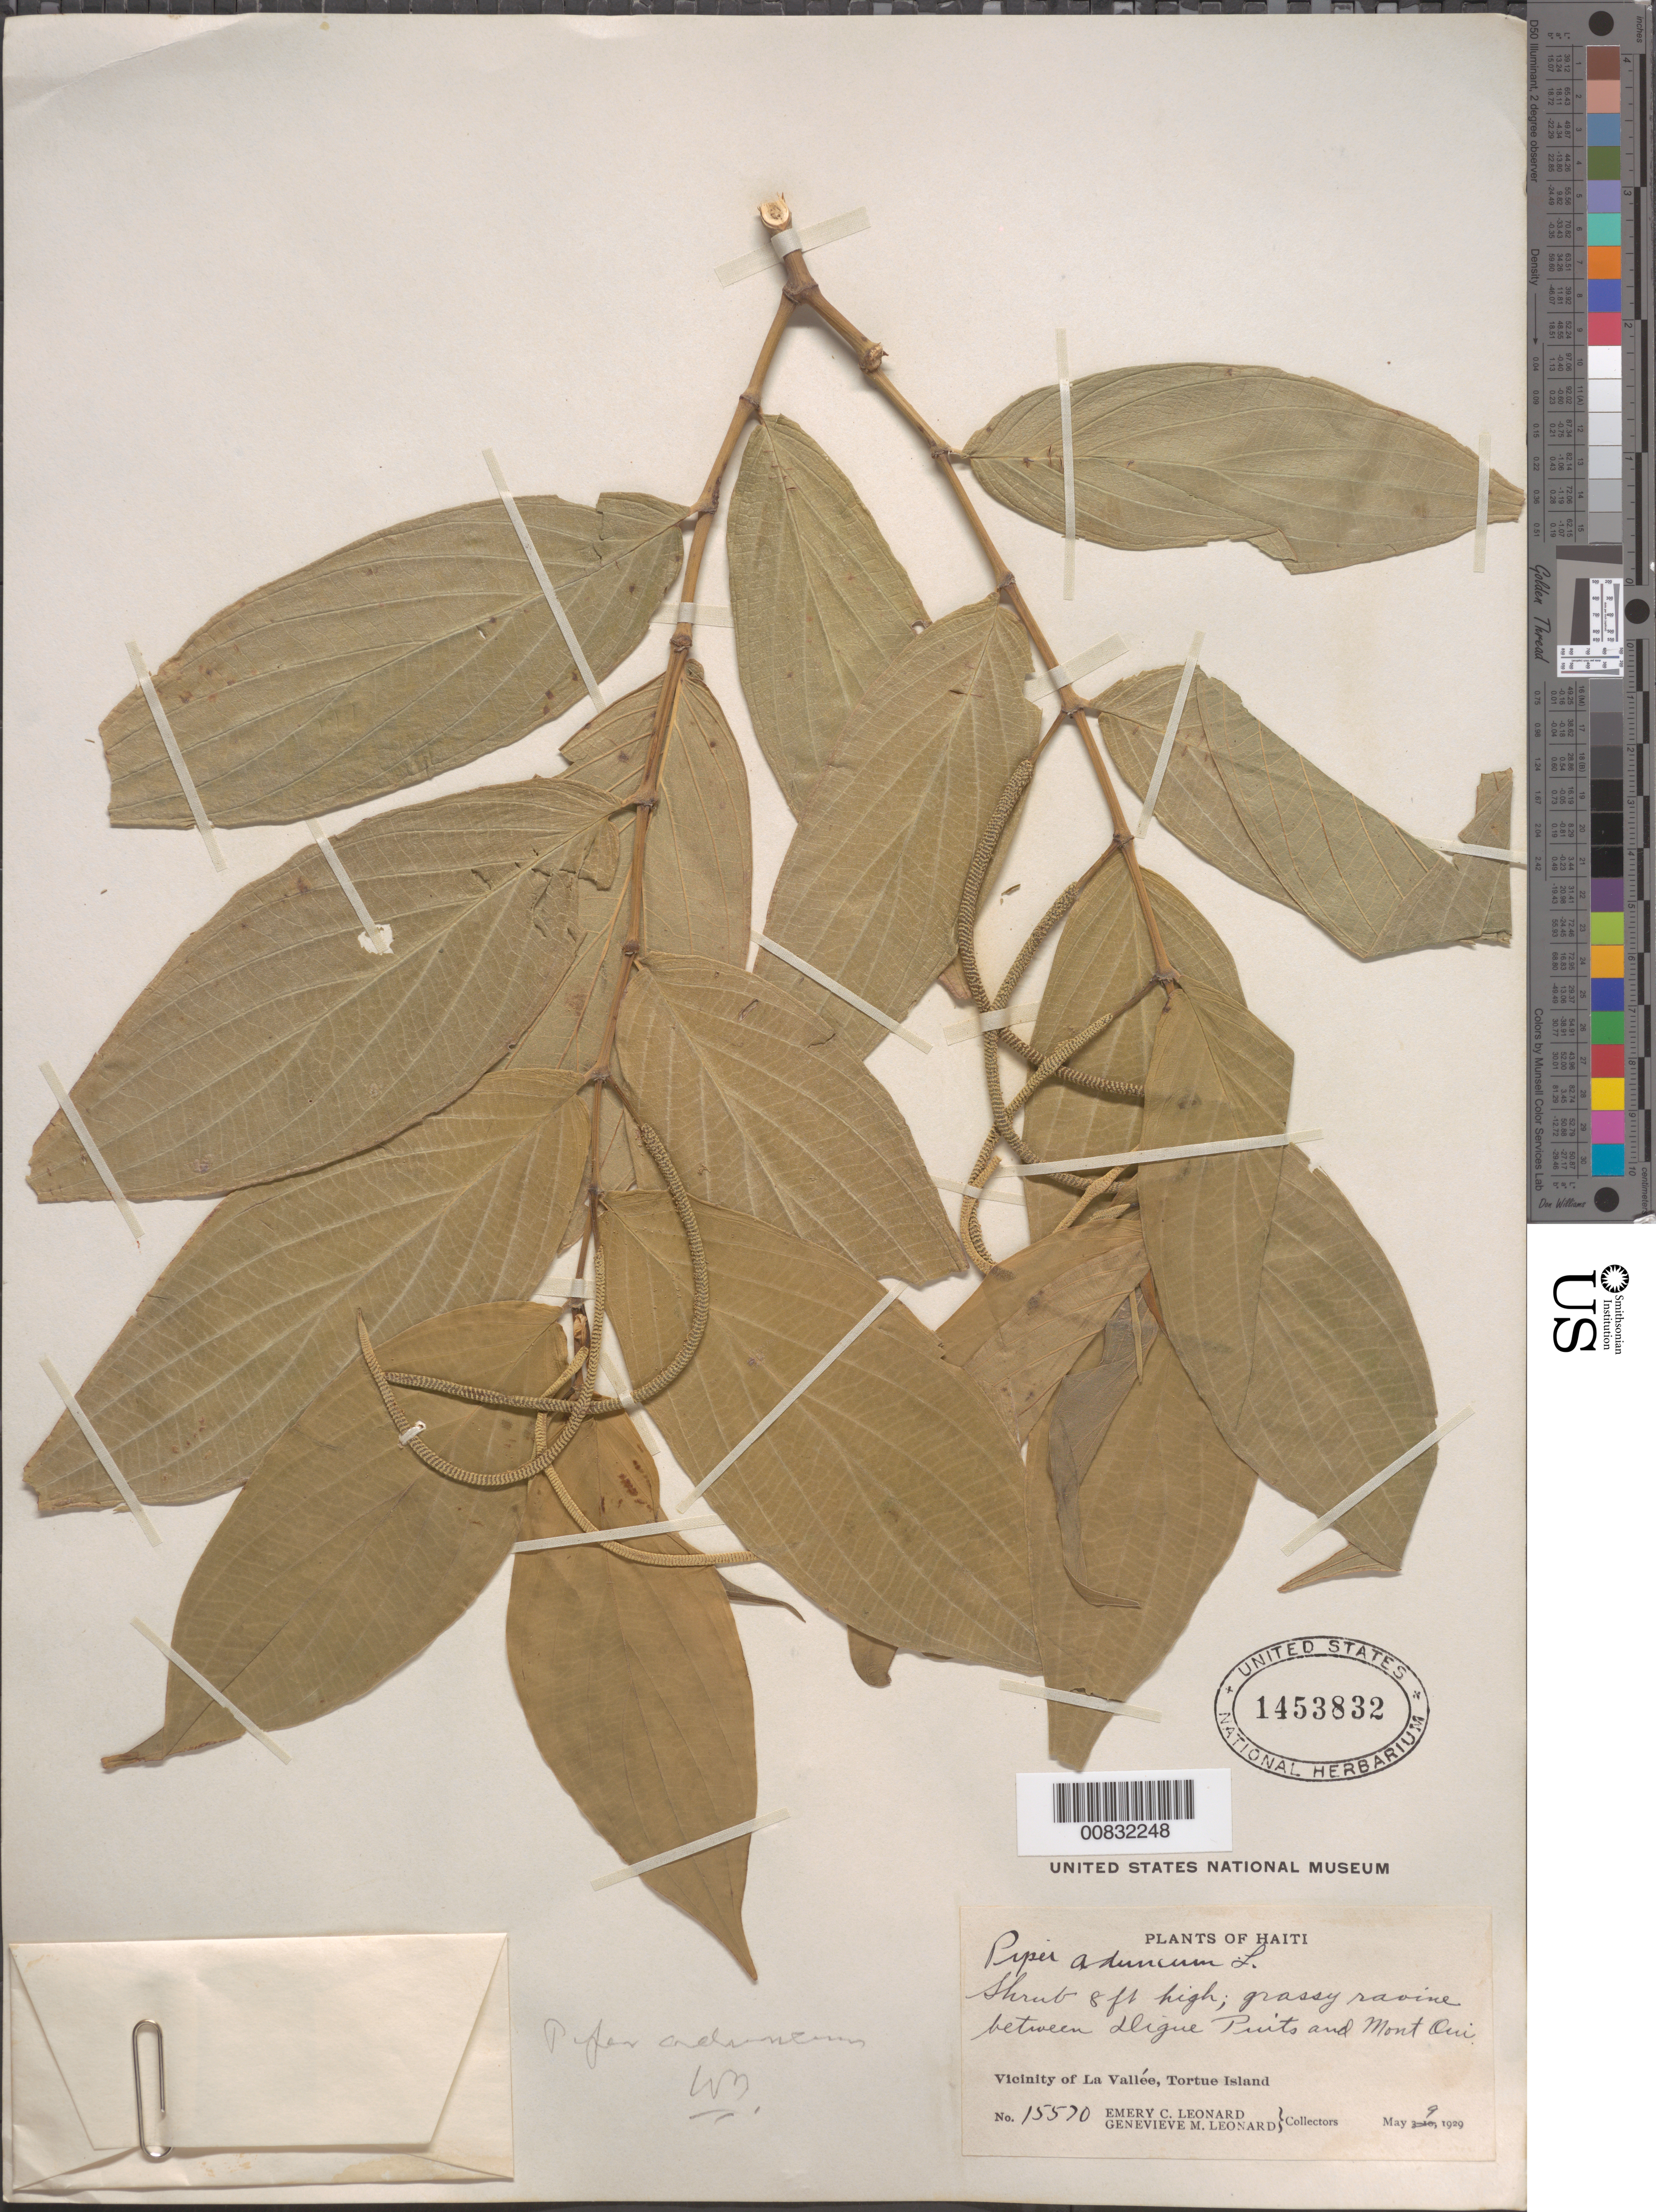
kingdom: Plantae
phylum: Tracheophyta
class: Magnoliopsida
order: Piperales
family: Piperaceae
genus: Piper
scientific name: Piper aduncum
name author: L.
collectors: E. C. Leonard & G. M. Leonard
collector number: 15570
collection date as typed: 09 May 1929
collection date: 1929-05-09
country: Haiti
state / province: Nord-Óuest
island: Île de la Tortue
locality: Vicinity of La Vallée. Between "Digue" Puits and Mont Oui. Tortue Island.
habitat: Grassy ravine.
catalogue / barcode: US 1453832